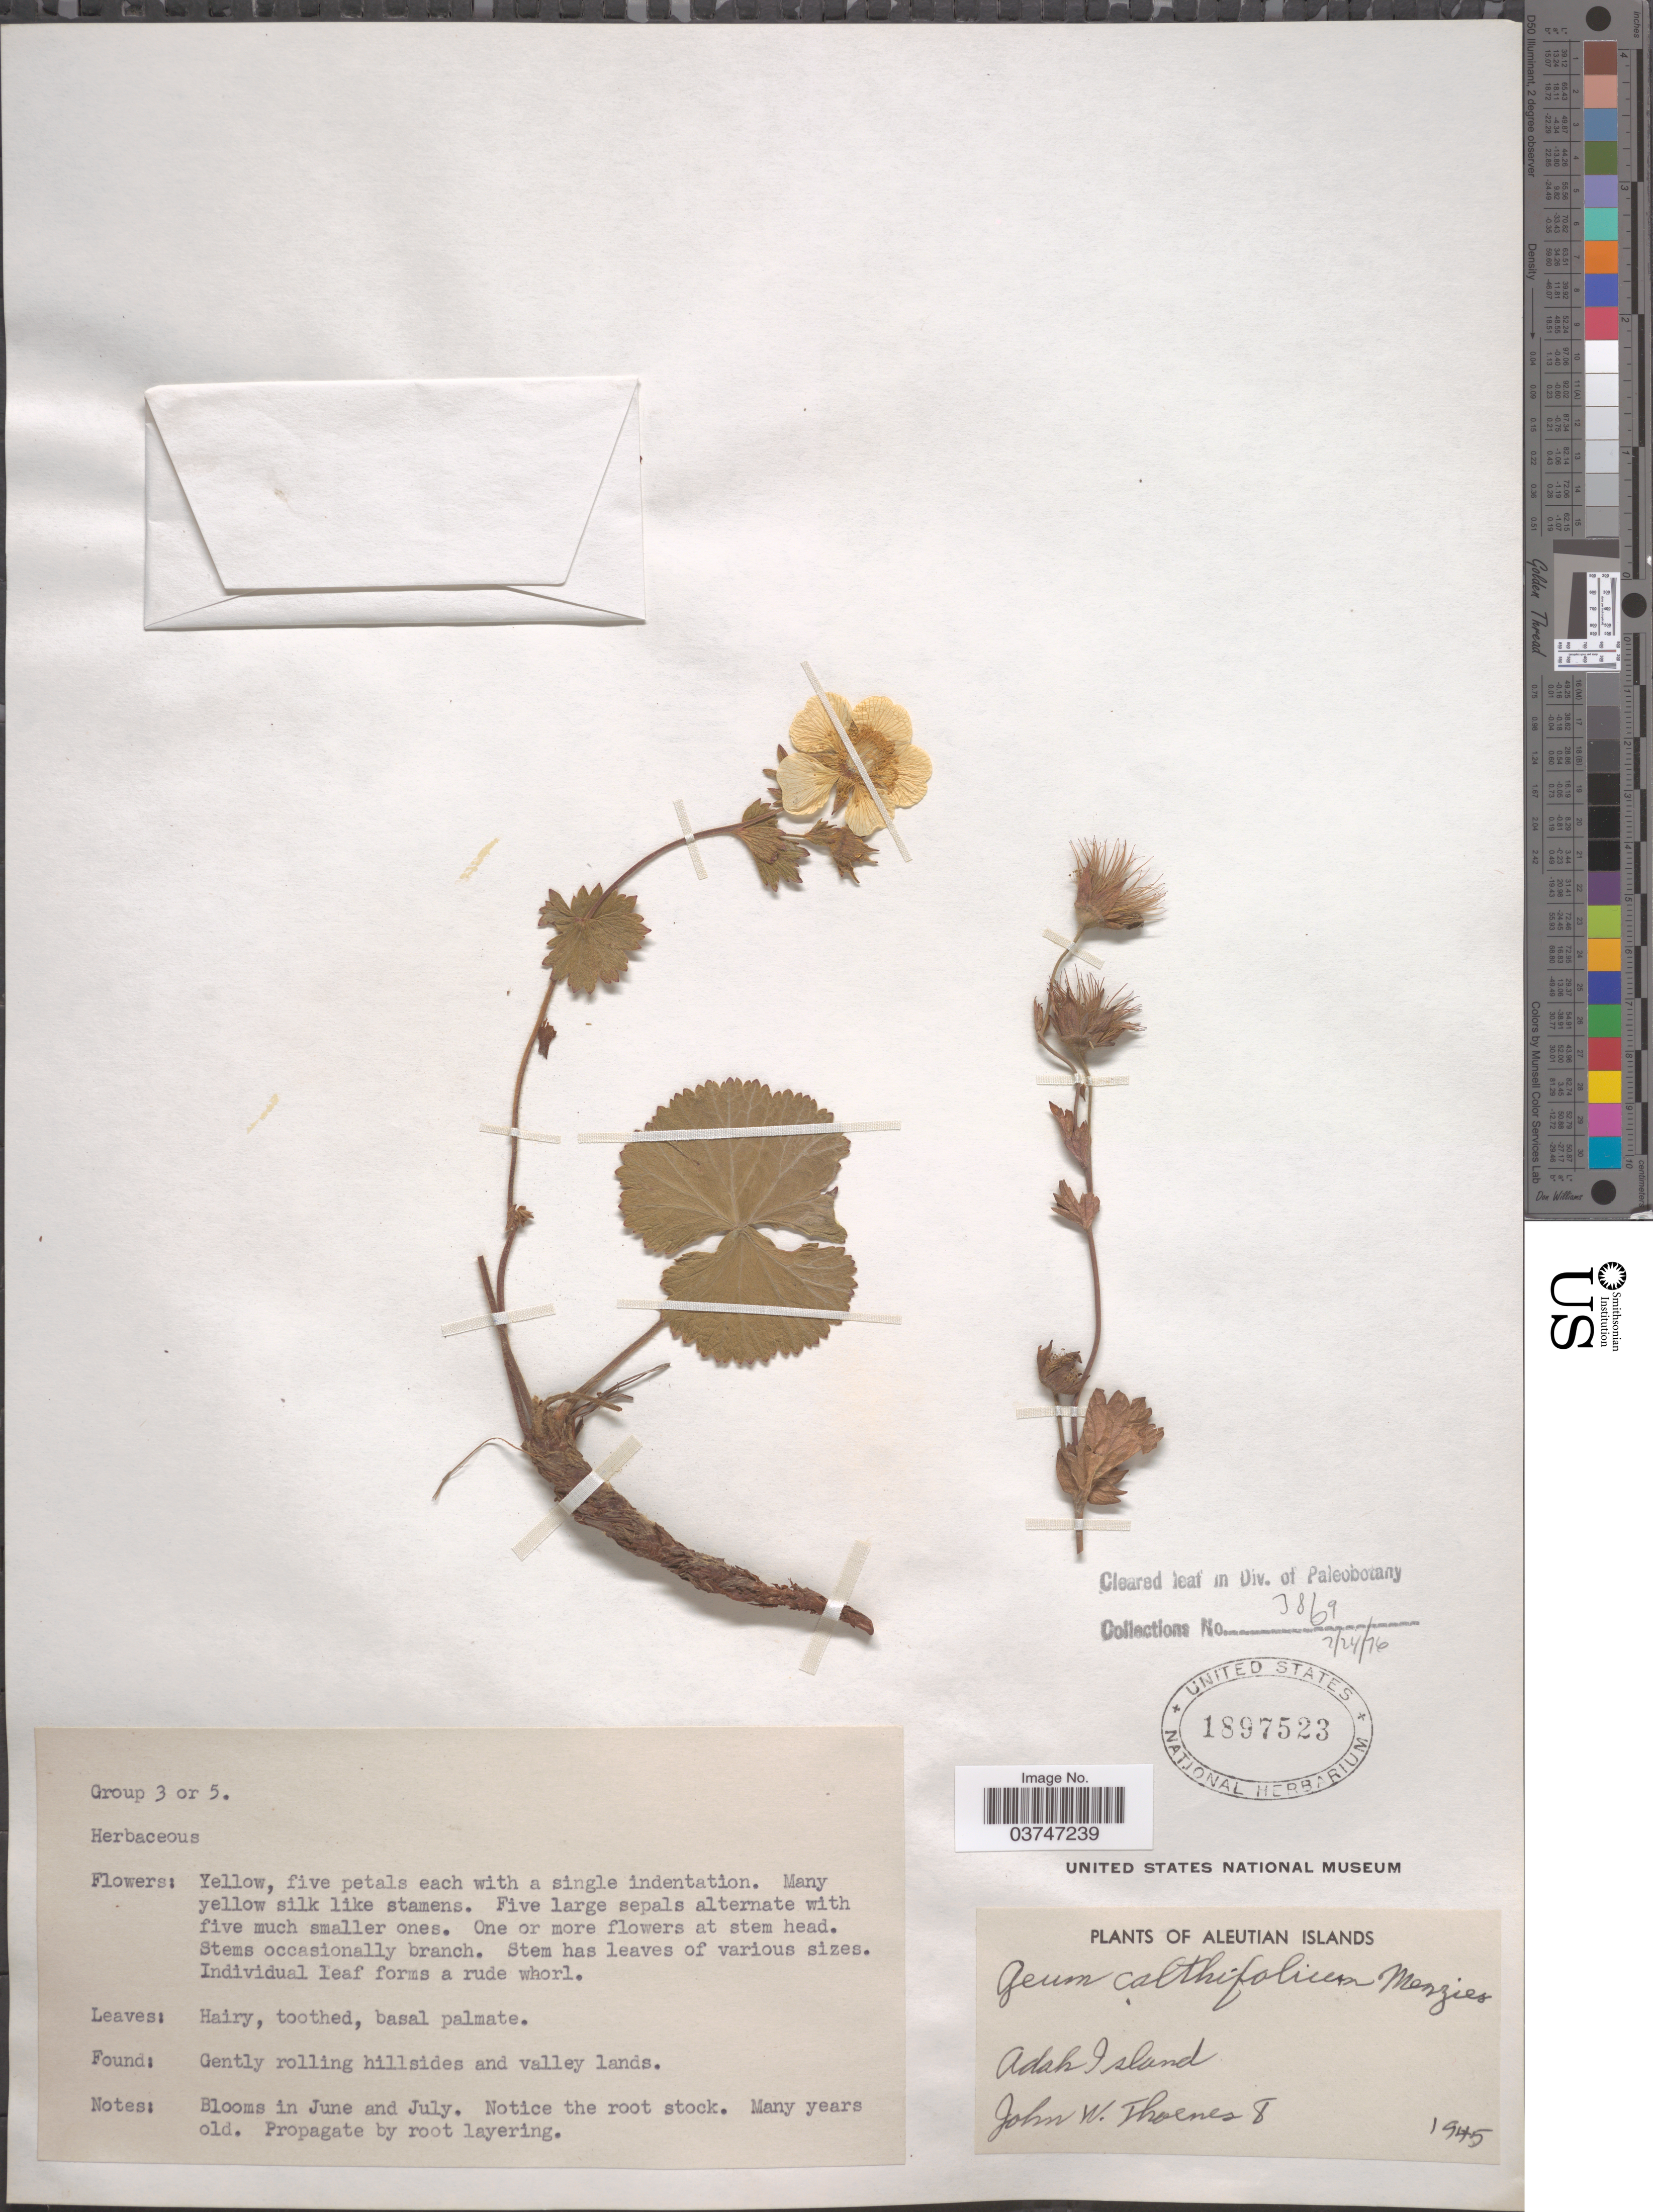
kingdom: Plantae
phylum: Tracheophyta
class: Magnoliopsida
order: Rosales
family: Rosaceae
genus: Geum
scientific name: Geum calthifolium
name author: Menzies ex Sm.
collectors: J. Thoenes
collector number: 8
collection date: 1945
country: United States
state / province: Alaska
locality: Aleutian Islands. Adak Island.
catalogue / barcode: US 1897523